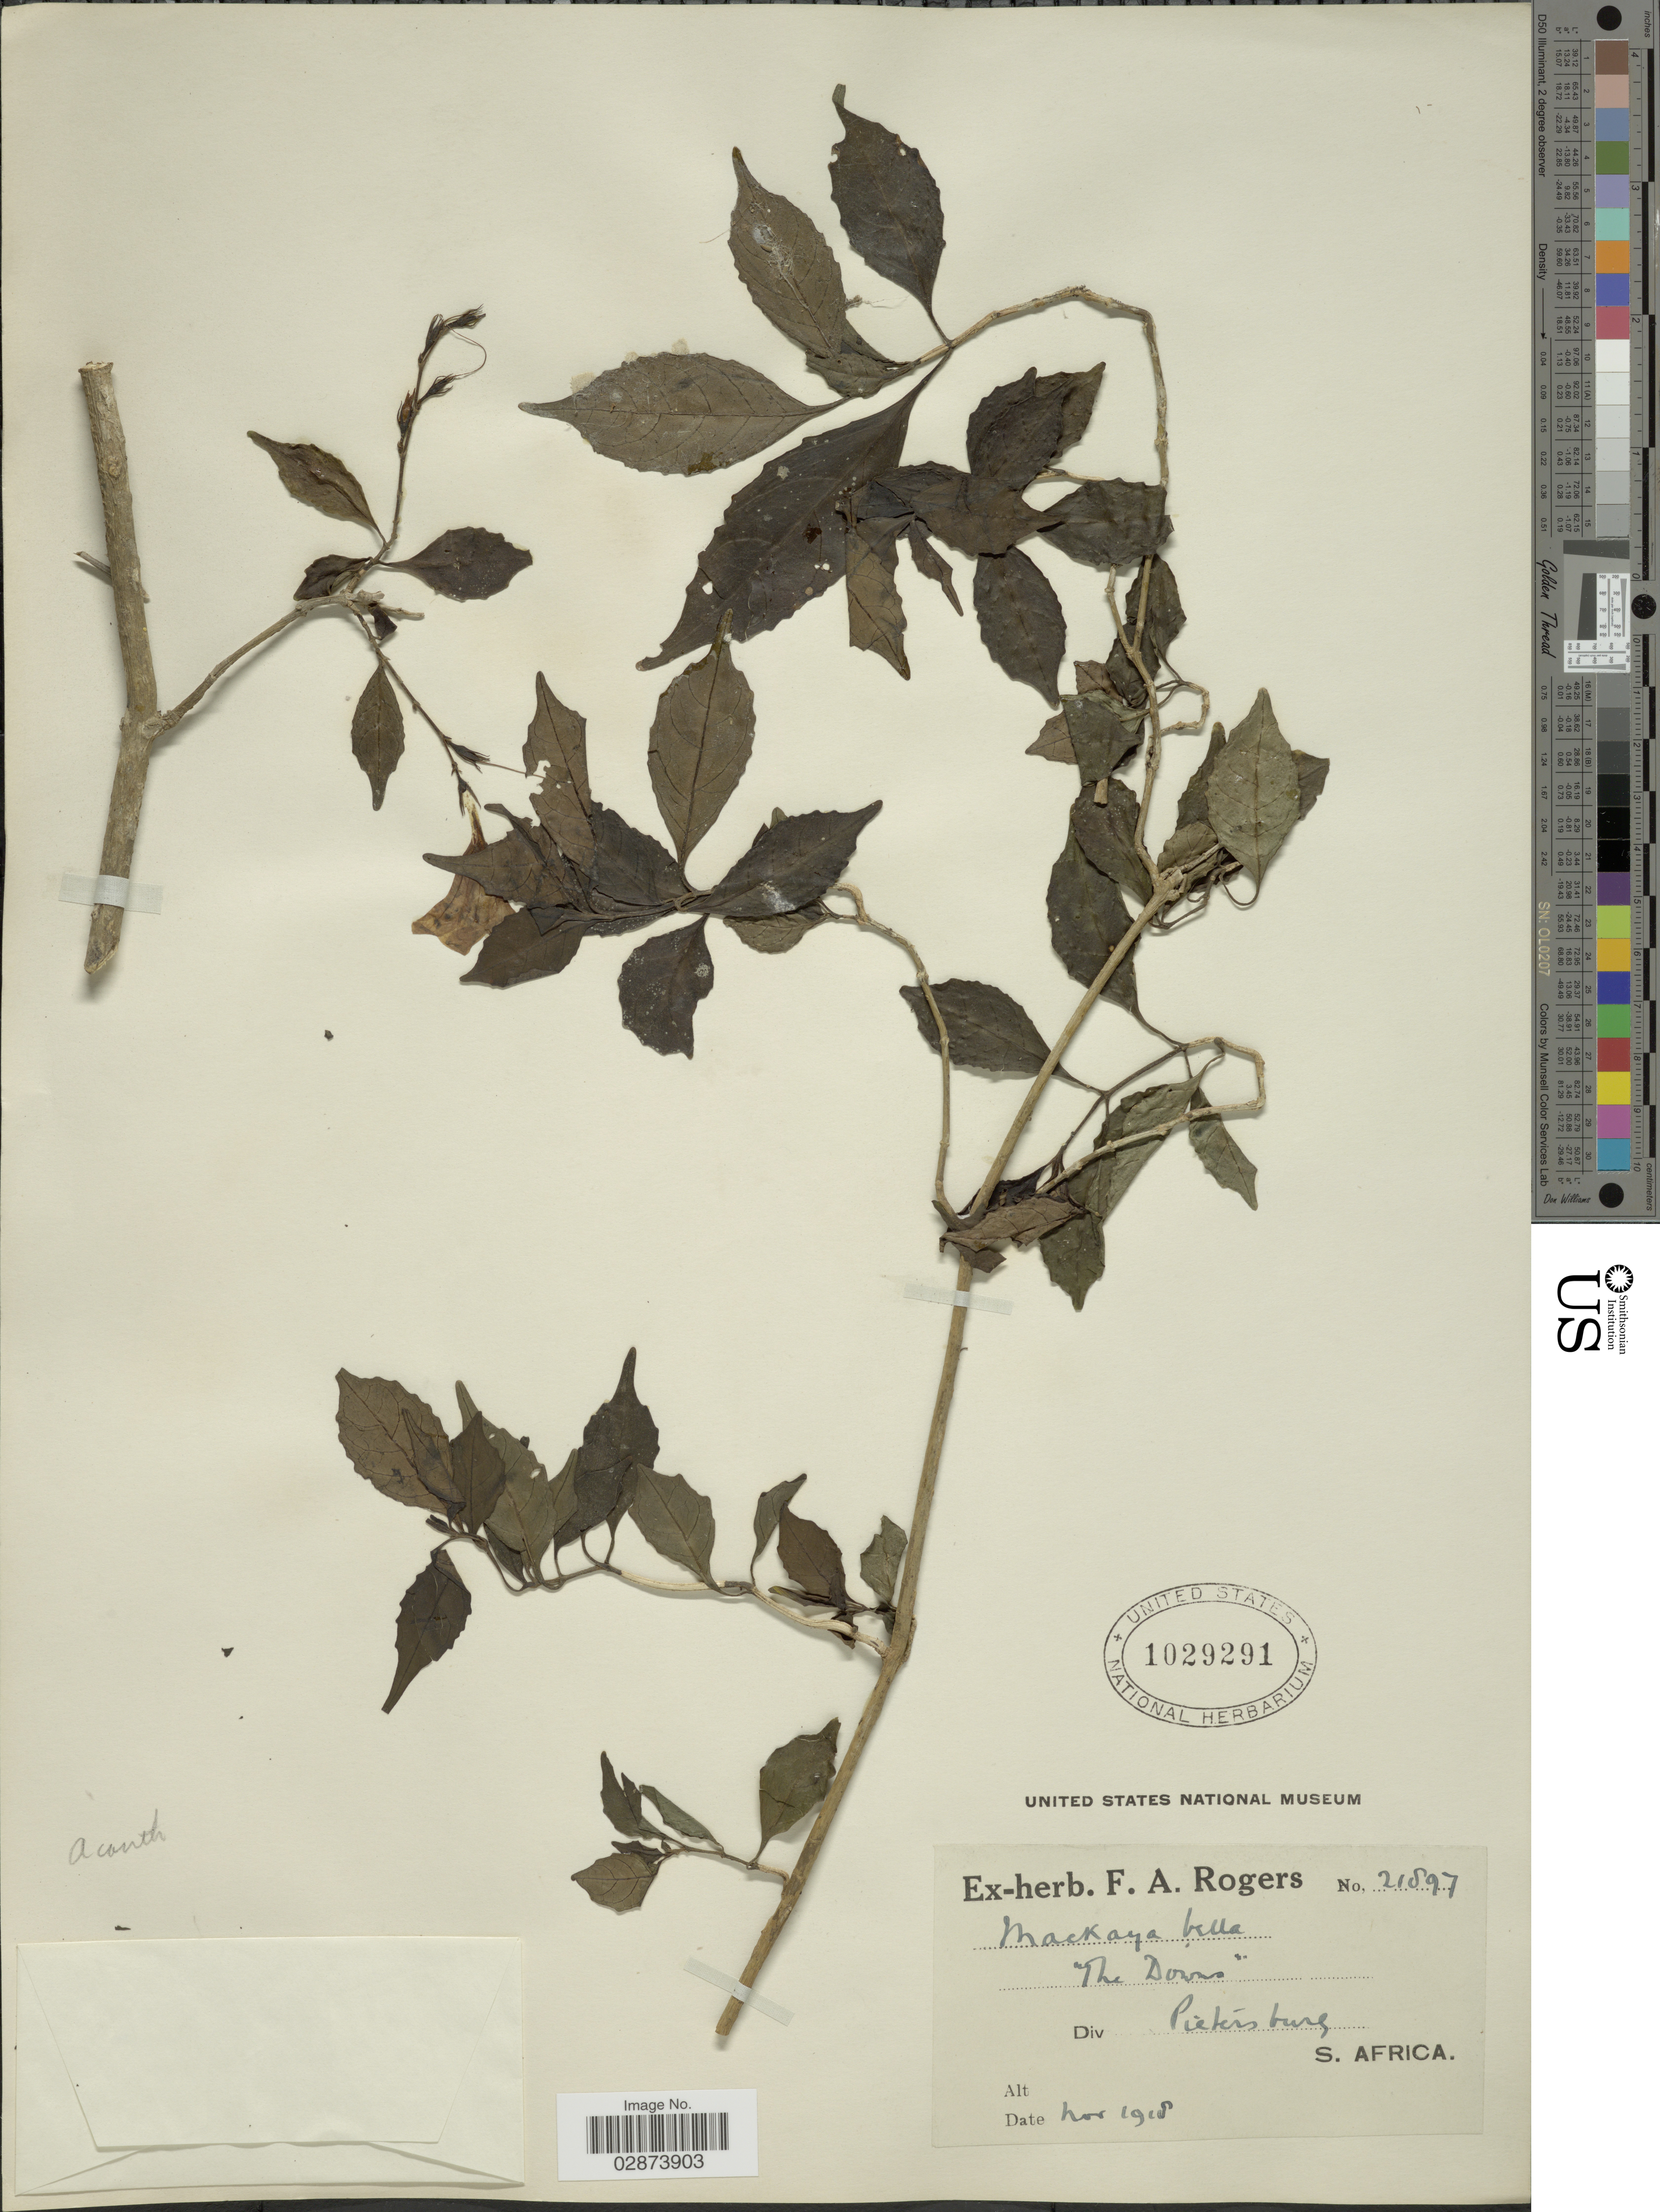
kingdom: Plantae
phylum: Tracheophyta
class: Magnoliopsida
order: Lamiales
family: Acanthaceae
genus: Mackaya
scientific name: Mackaya bella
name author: Harv.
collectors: ex herb. F. A. Rogers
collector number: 21897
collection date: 1918-11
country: South Africa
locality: Div. Pietersburg.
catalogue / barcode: US 1029291